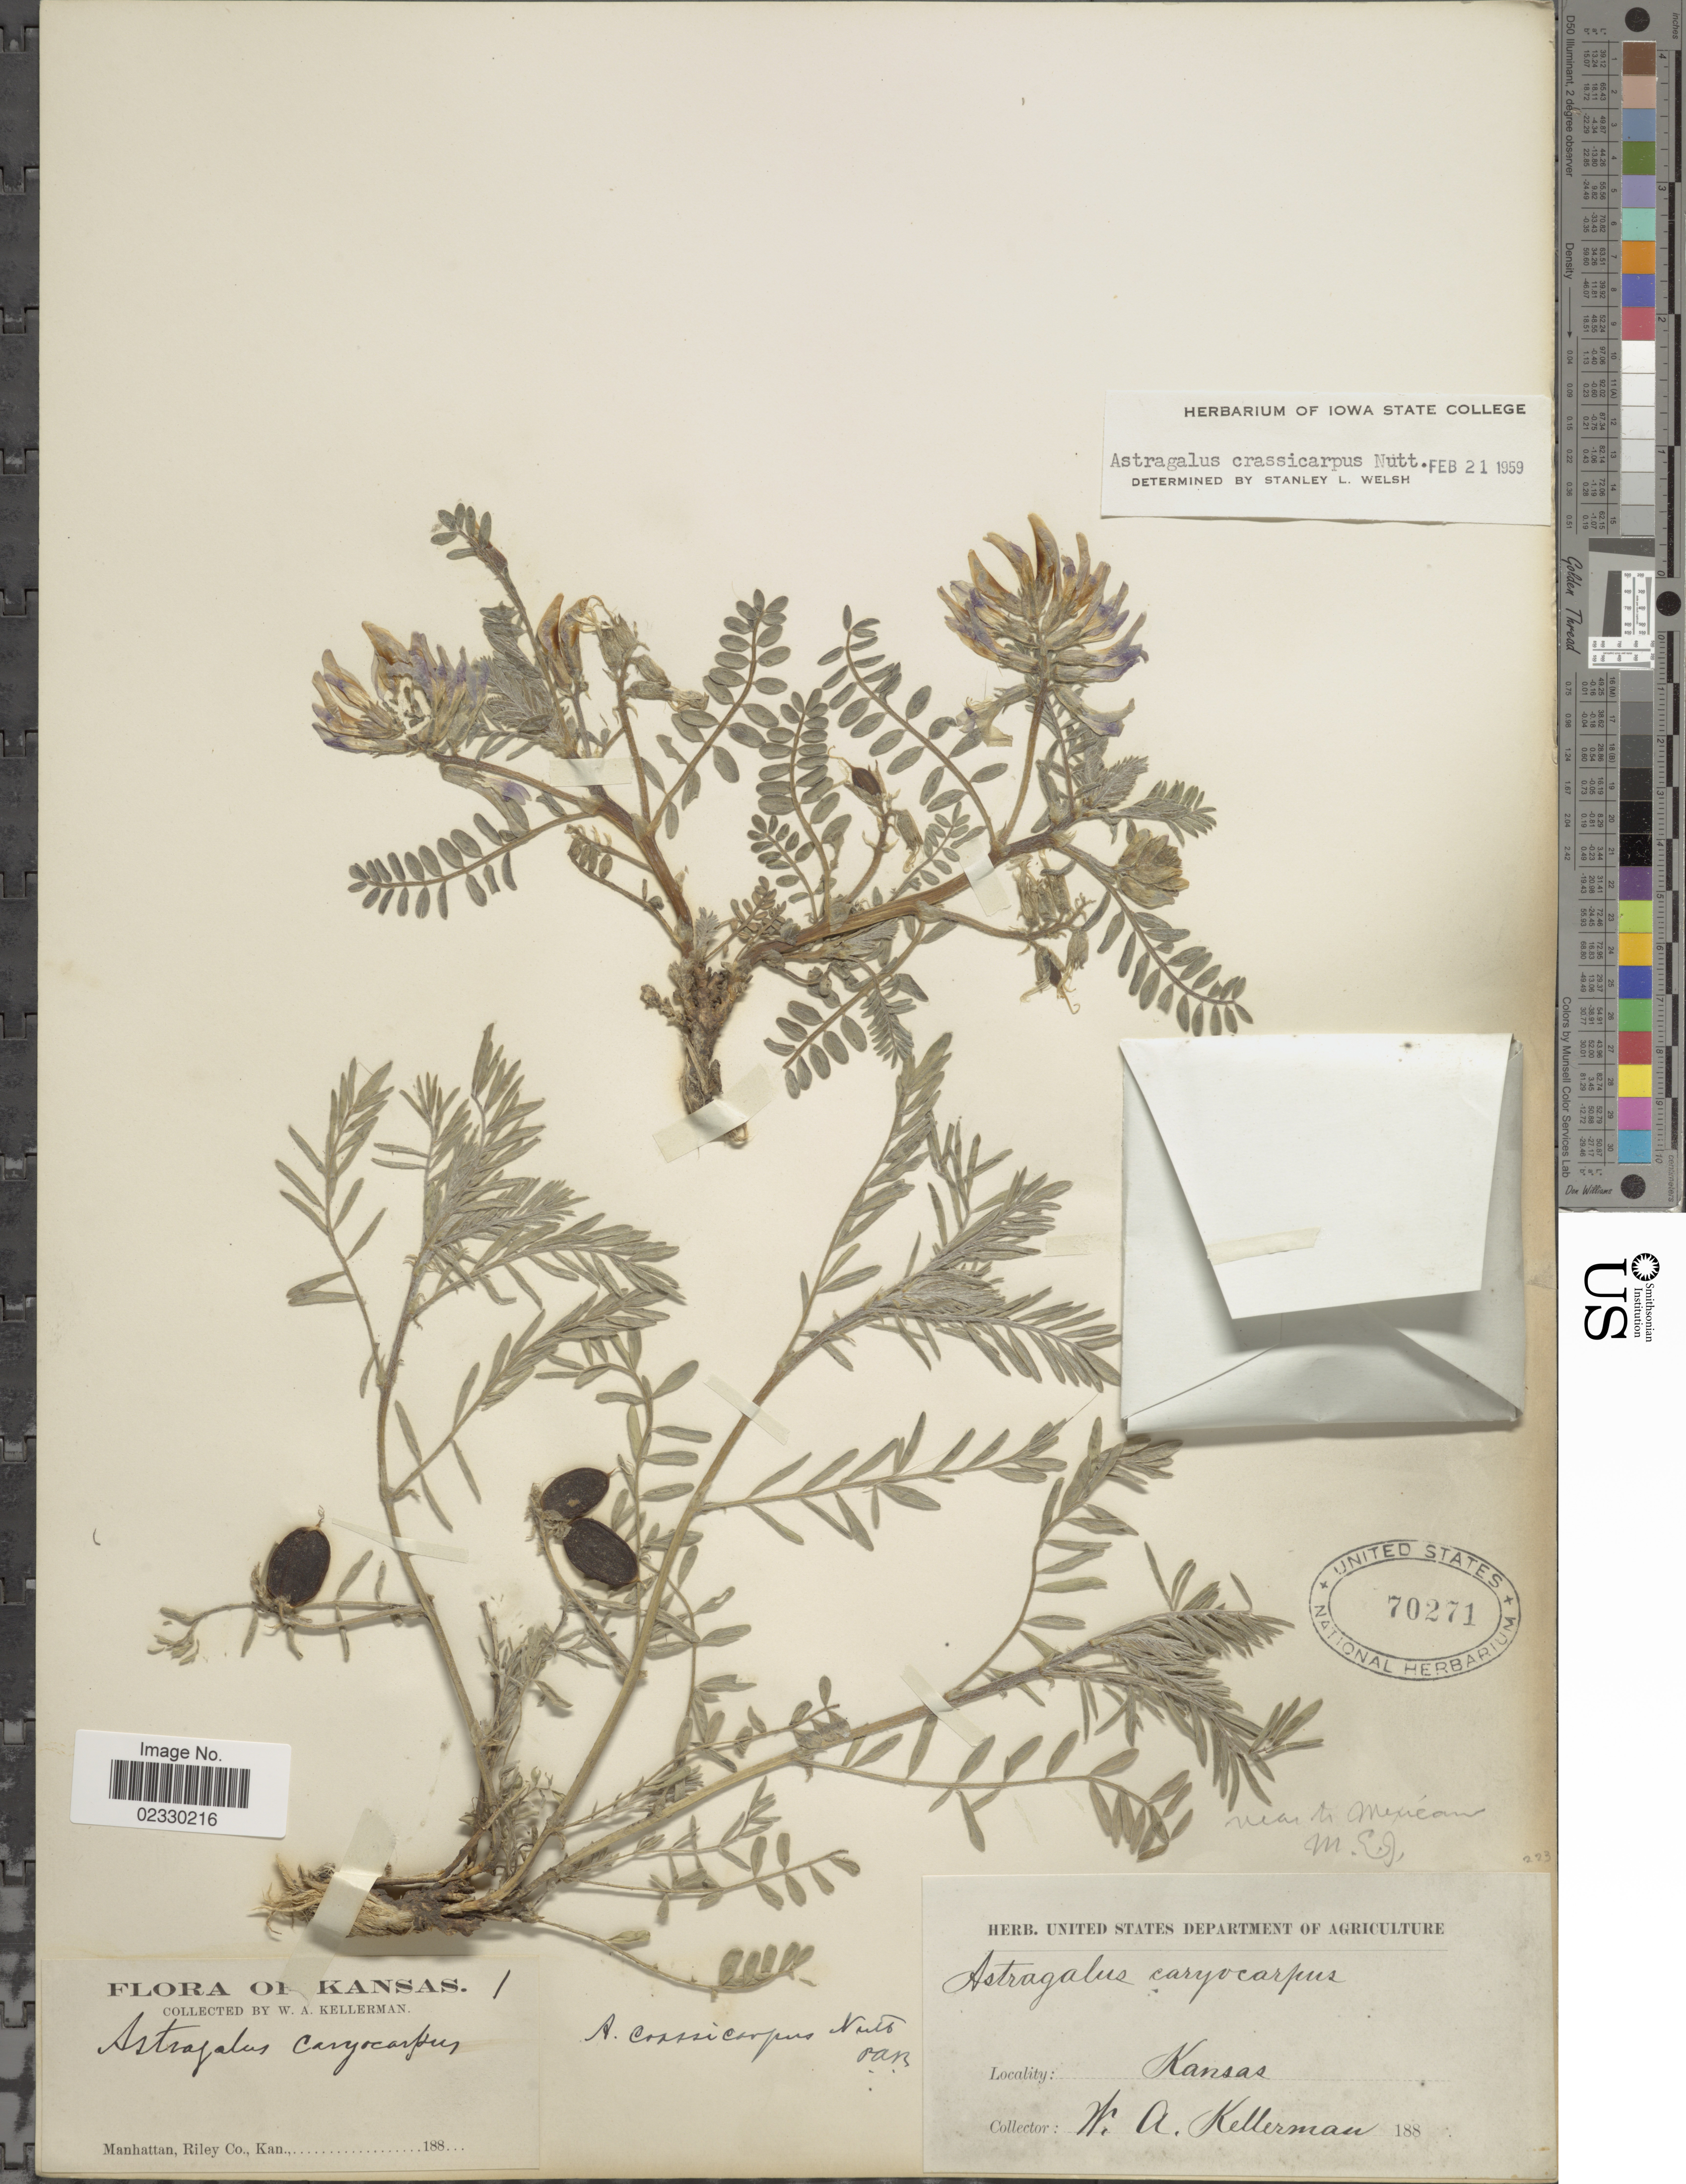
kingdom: Plantae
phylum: Tracheophyta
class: Magnoliopsida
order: Fabales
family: Fabaceae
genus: Astragalus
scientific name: Astragalus crassicarpus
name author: Nutt.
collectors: W. Kellerman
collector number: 1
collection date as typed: Transcribed d/m/y: //188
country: United States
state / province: Kansas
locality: Manhatten, Riley Co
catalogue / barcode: US 70271